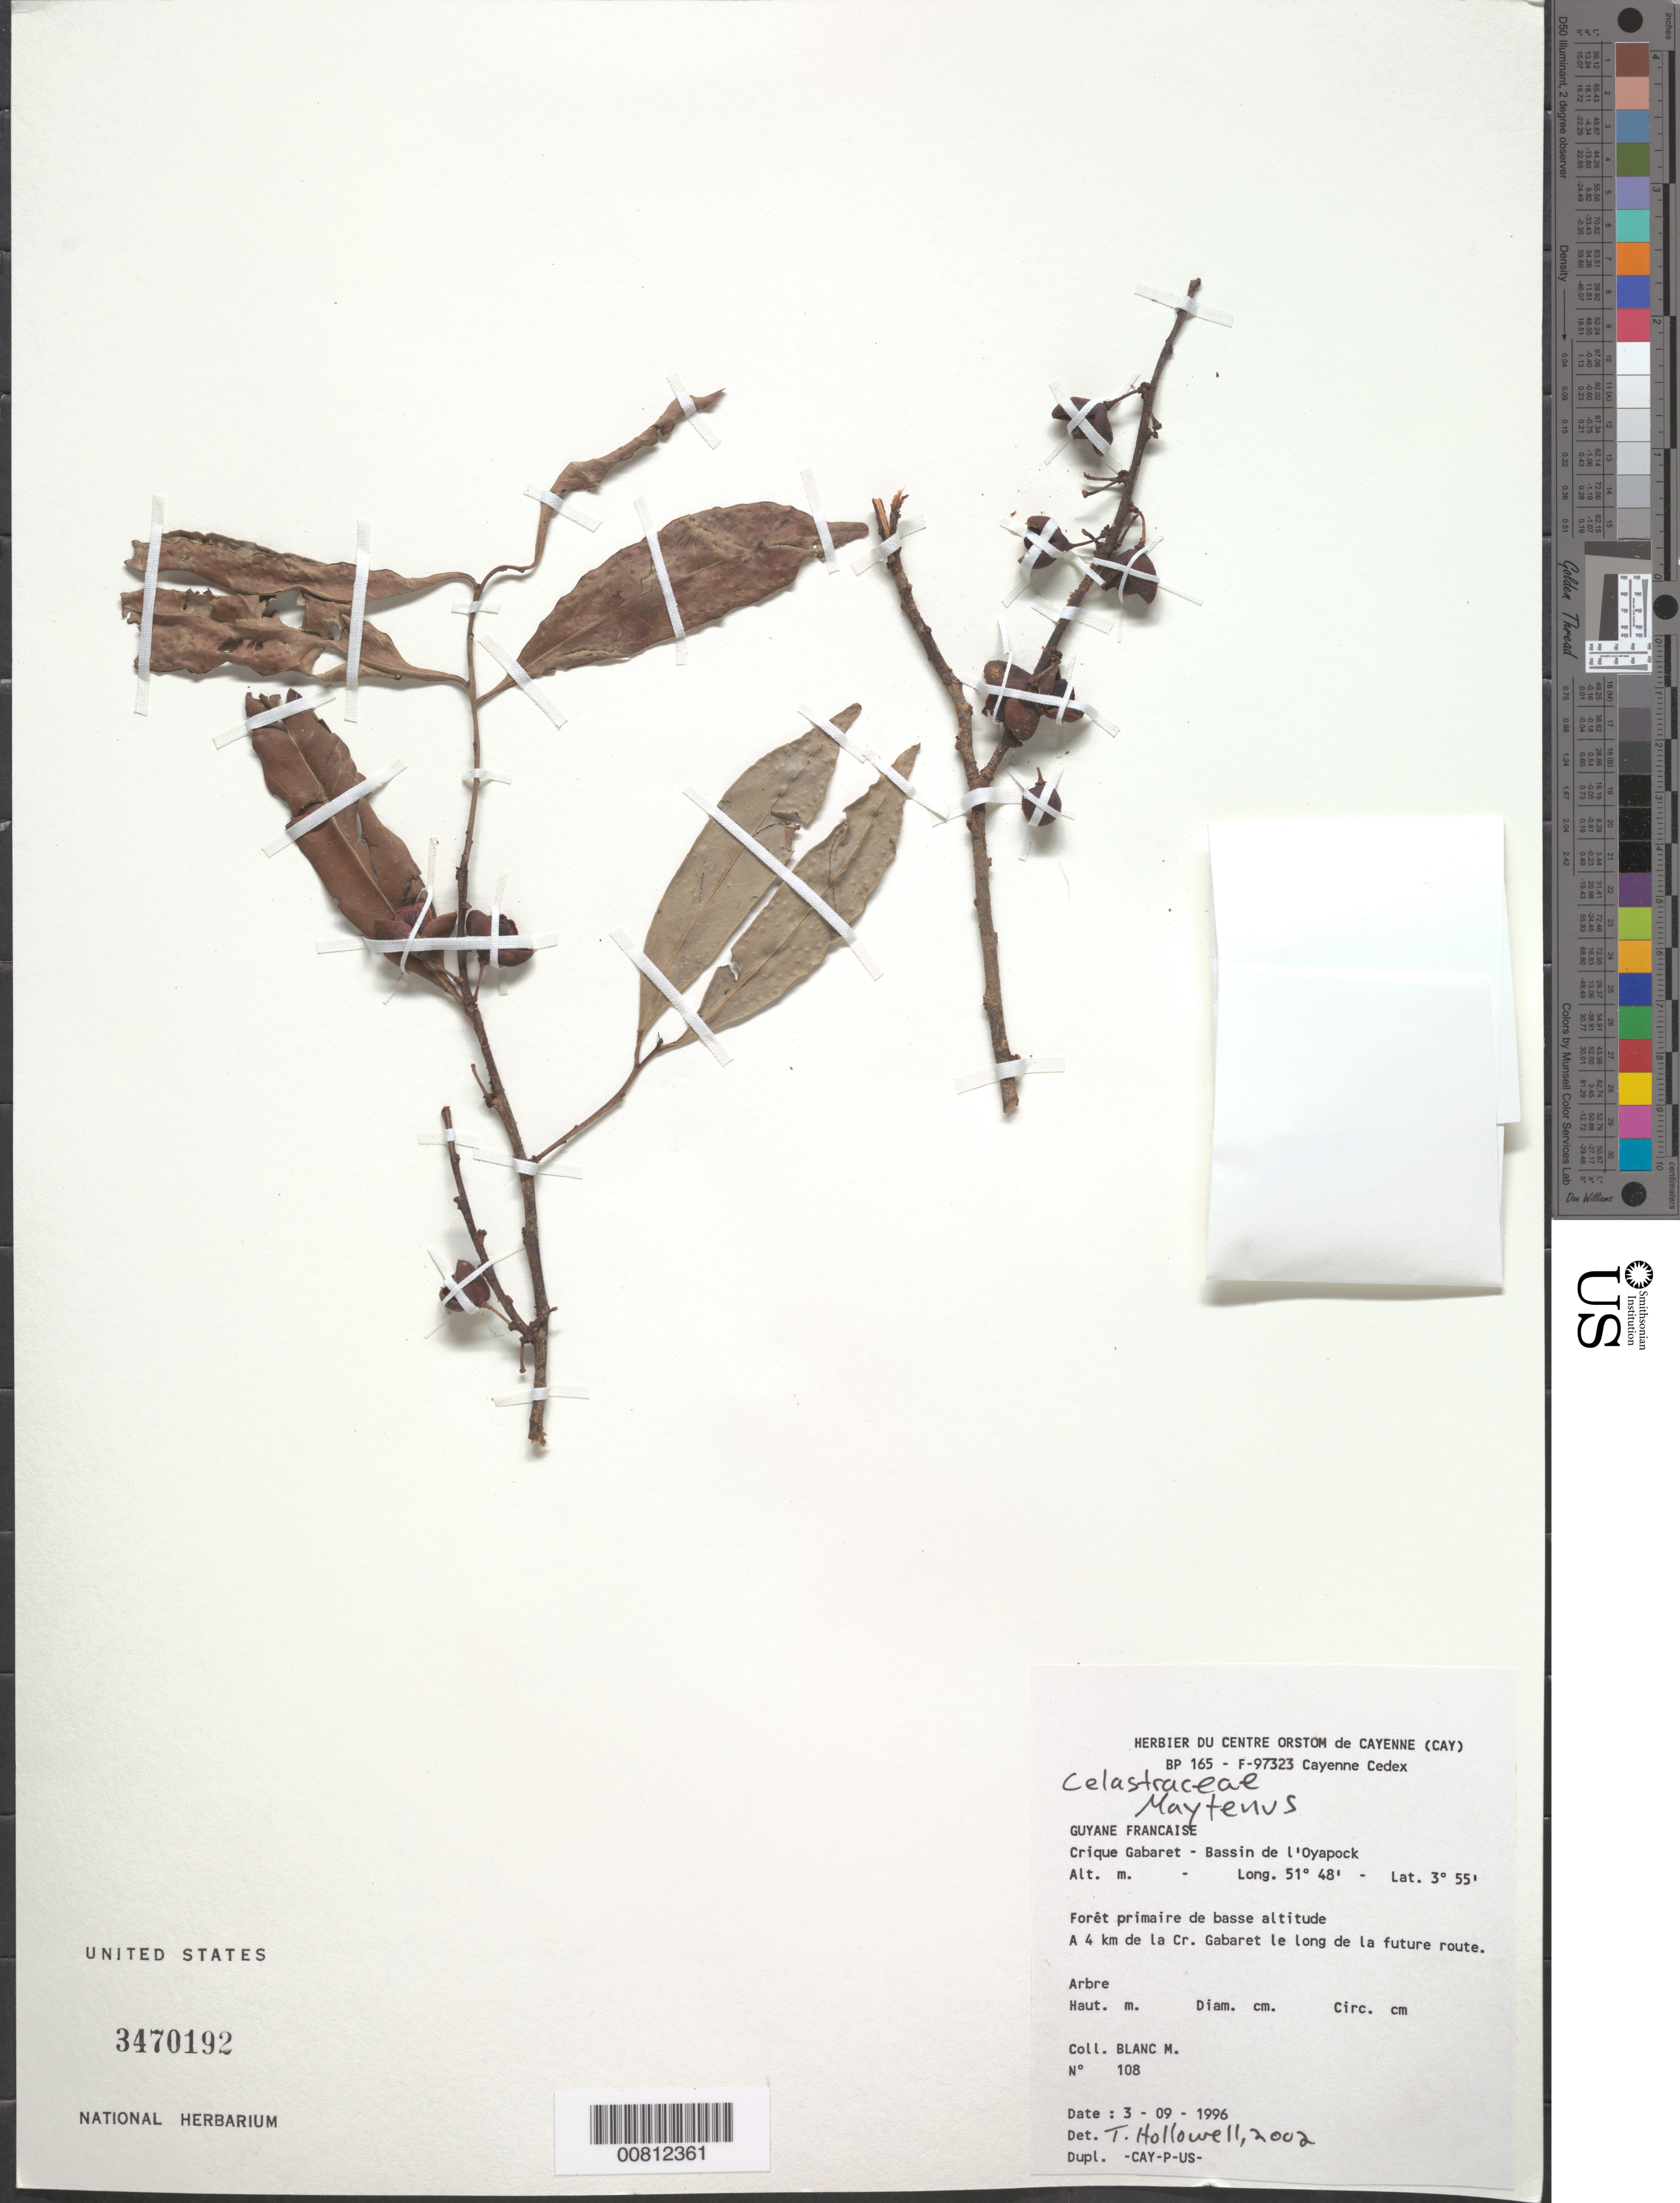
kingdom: Plantae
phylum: Tracheophyta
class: Magnoliopsida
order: Celastrales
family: Celastraceae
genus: Maytenus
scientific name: Maytenus sp.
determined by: Hollowell, T. H., (BOT), Smithsonian Institution - National Museum of Natural History (UNITED STATES)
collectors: M. Blanc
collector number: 108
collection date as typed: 3-Sep-96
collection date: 1996-09-03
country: French Guiana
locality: Crique Gabaret, Bassin de l'Oyapock, 4 km de la Crique Gabaret le long de la future route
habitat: Low primary forest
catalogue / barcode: US 3470192